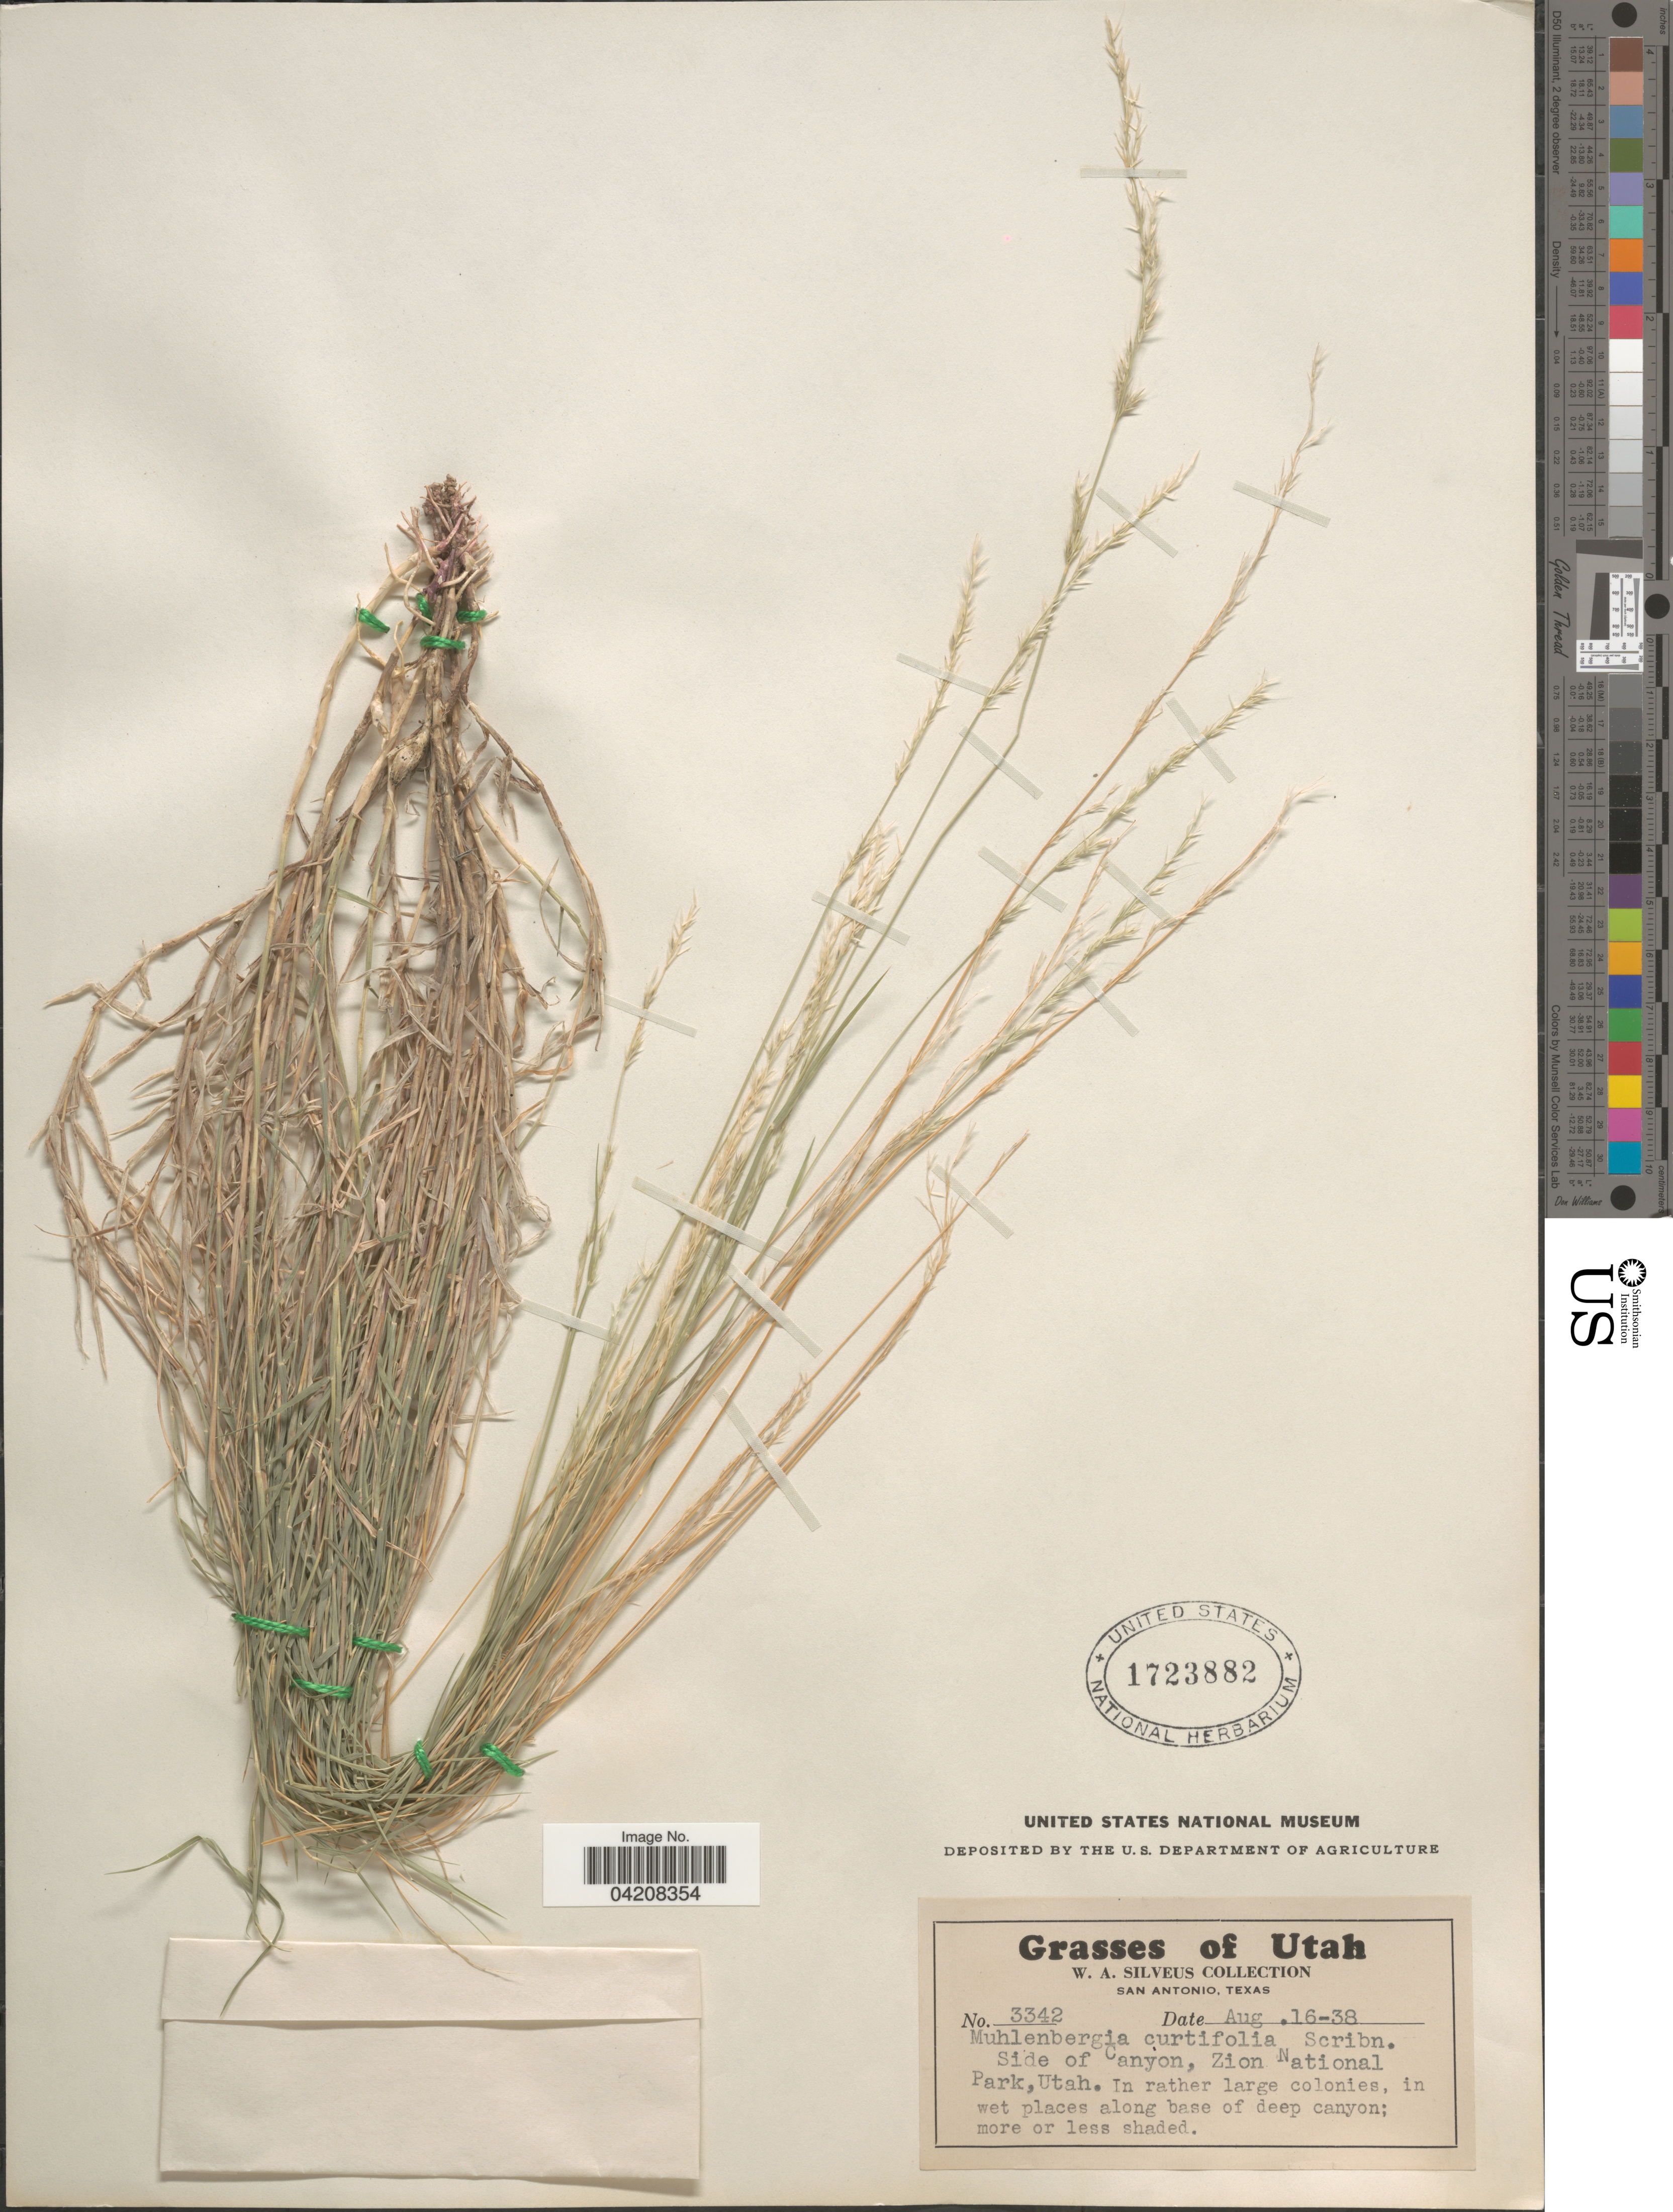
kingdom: Plantae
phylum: Tracheophyta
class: Liliopsida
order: Poales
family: Poaceae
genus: Muhlenbergia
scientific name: Muhlenbergia curtifolia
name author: Scribn.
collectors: W. Silveus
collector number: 3342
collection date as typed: Transcribed d/m/y: 16/8/38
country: United States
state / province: Utah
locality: Side of Canyon, Zion National Park.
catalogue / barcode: US 1723882